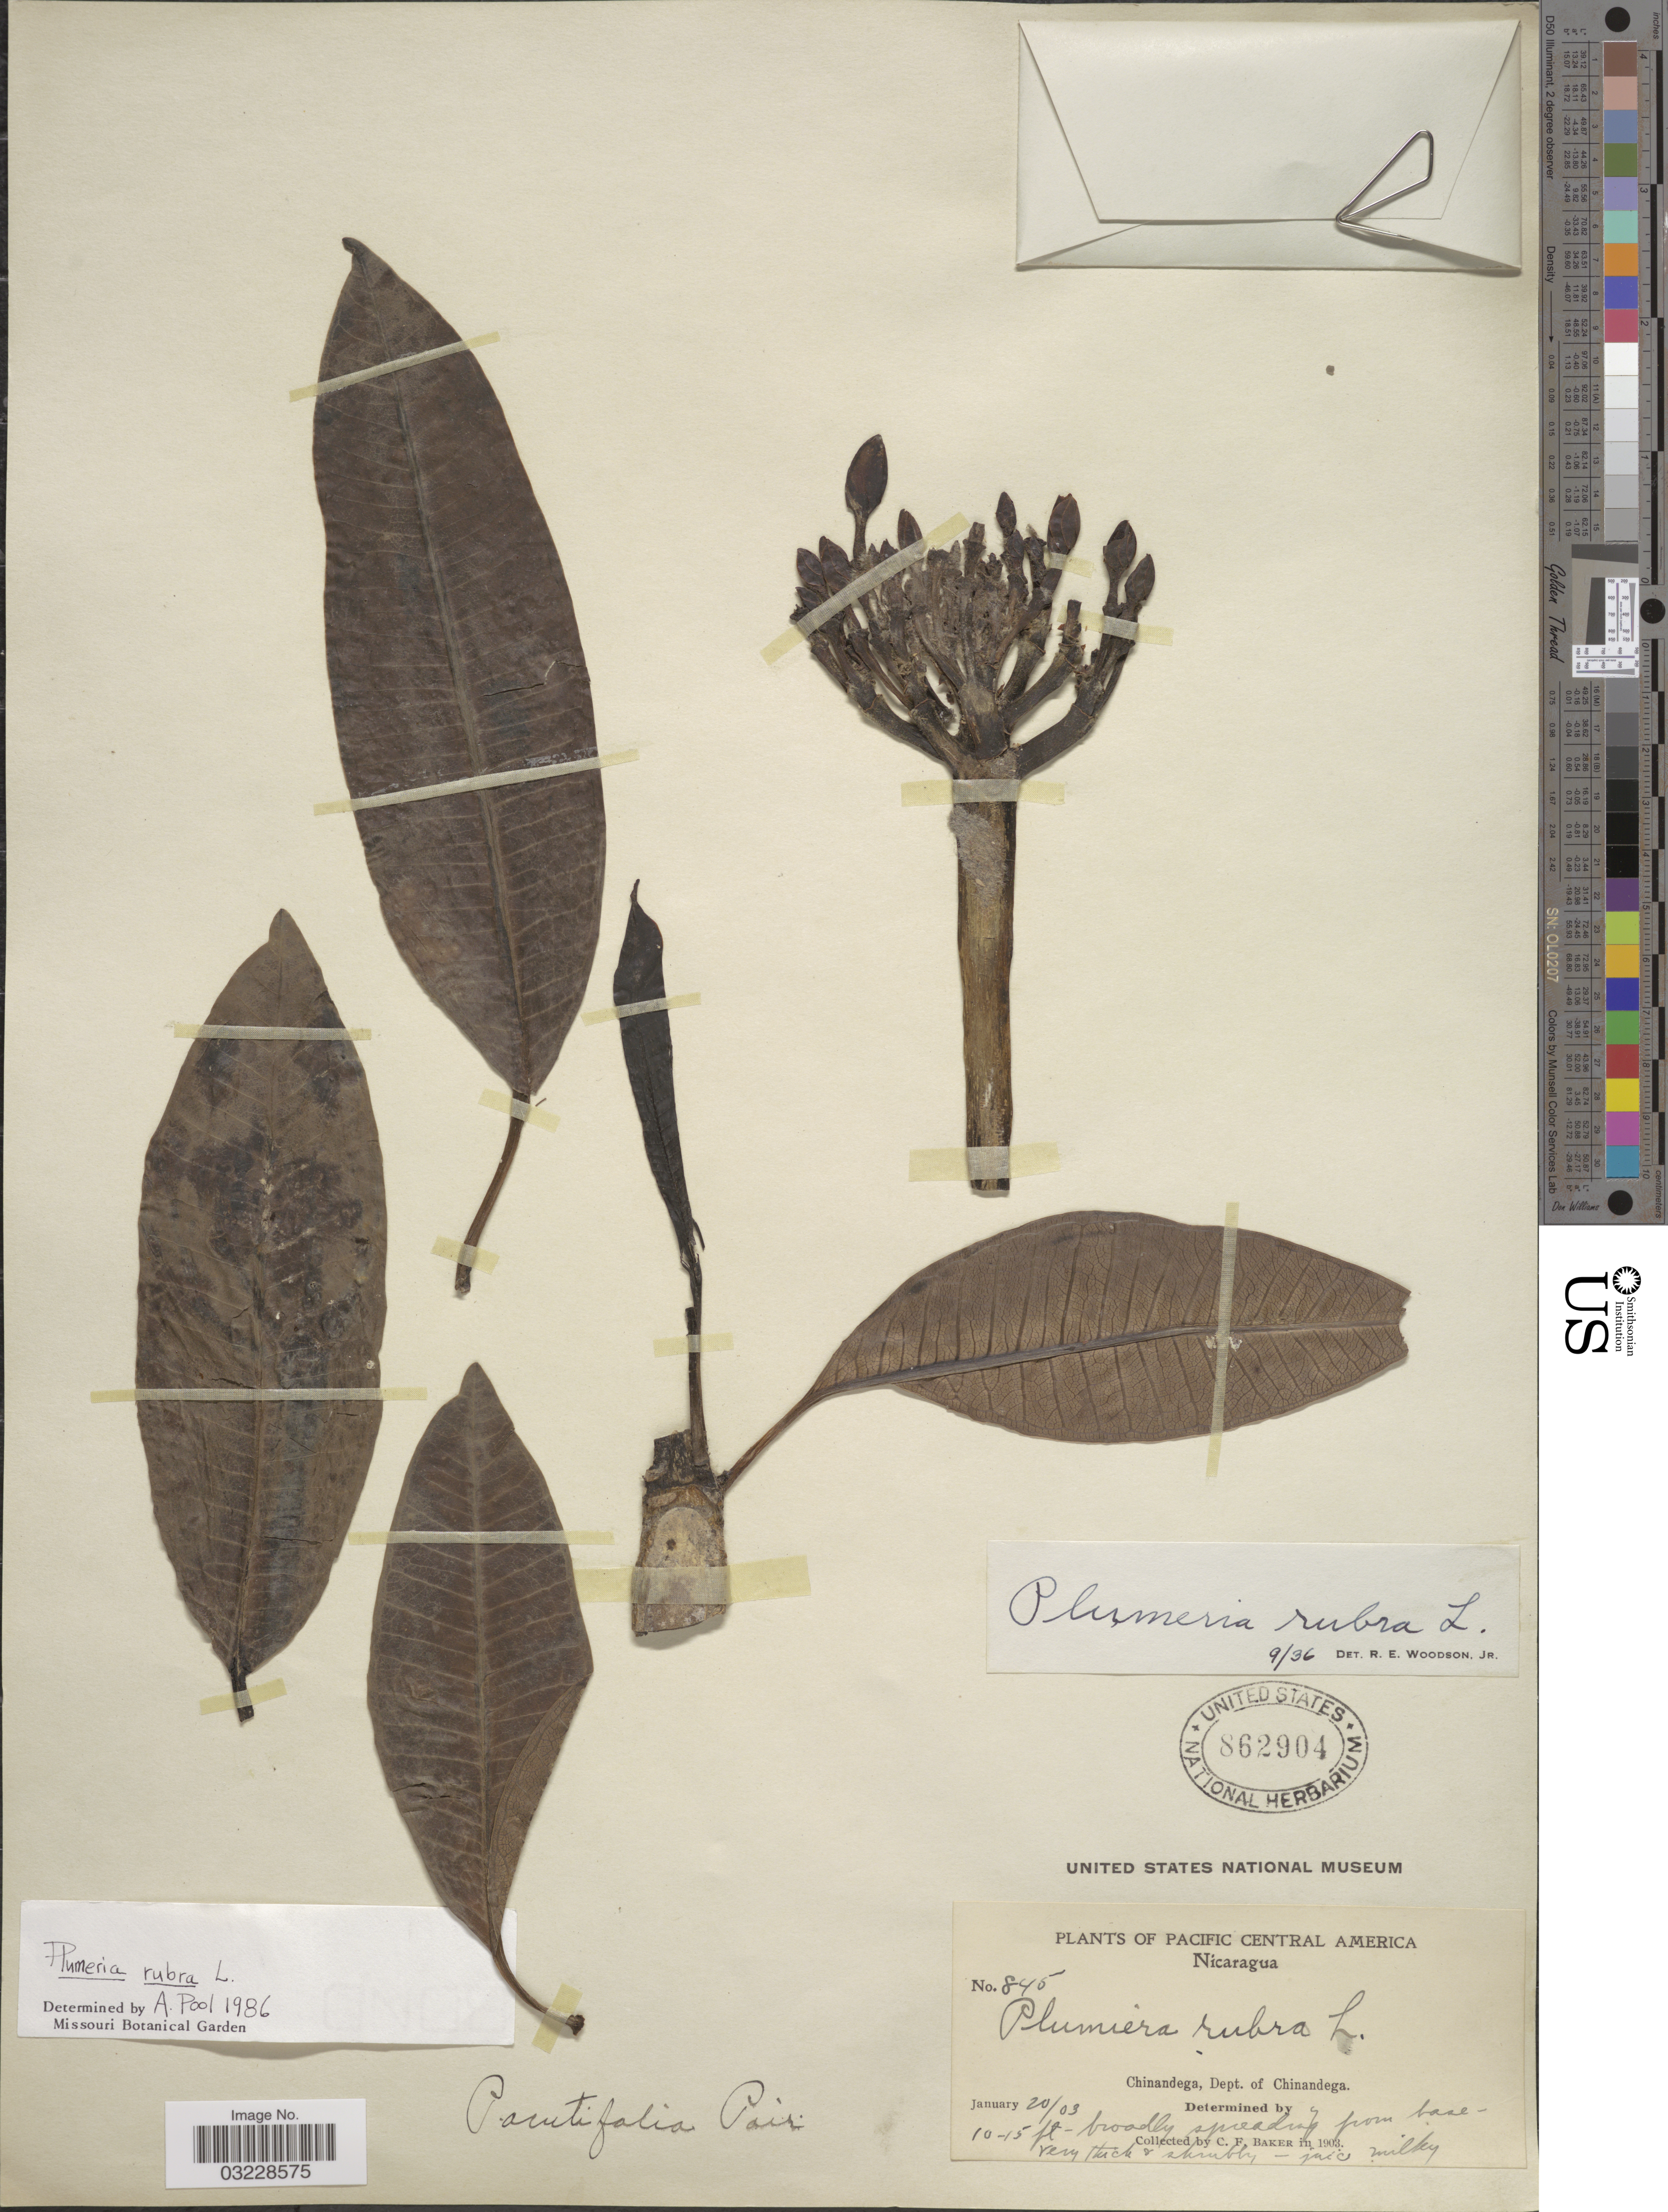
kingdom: Plantae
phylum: Tracheophyta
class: Magnoliopsida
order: Gentianales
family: Apocynaceae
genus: Plumeria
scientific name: Plumeria rubra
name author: L.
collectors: C. F. Baker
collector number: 845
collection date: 1903-01-20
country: Nicaragua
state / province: Chinandega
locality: Pacific Central America, Chinandega, Dept. of Chinandega.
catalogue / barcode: US 862904